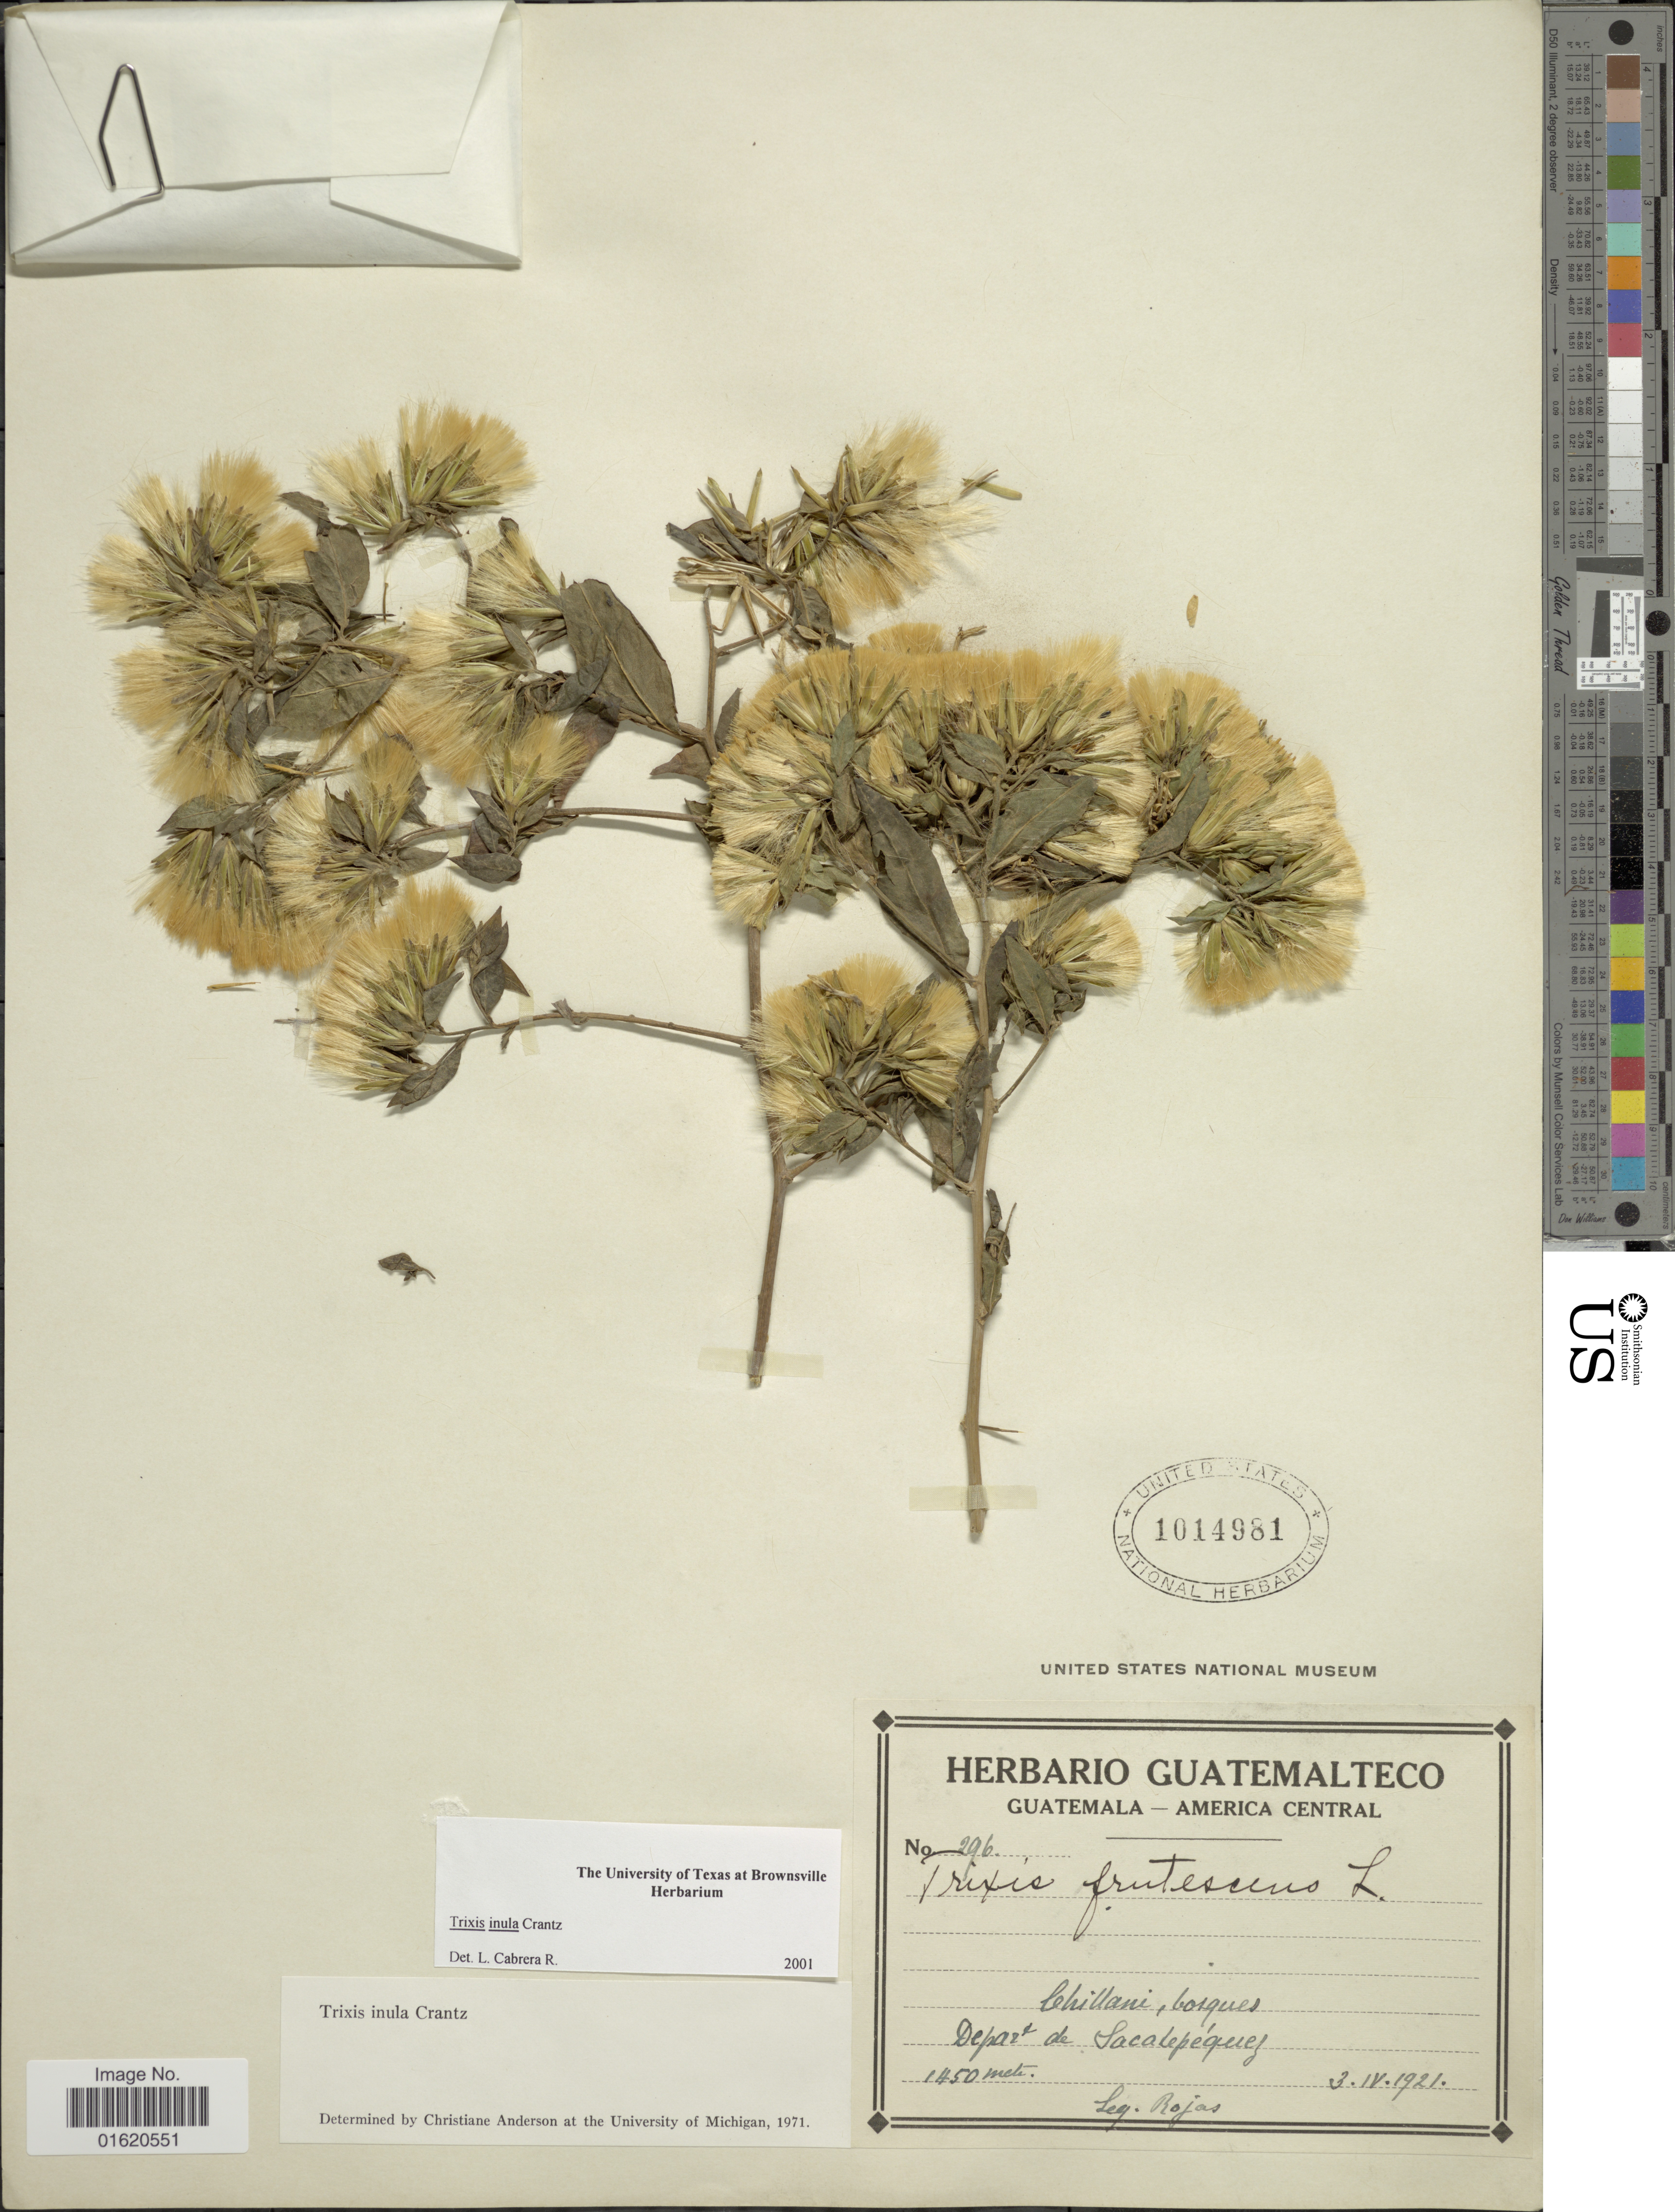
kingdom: Plantae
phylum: Tracheophyta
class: Magnoliopsida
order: Asterales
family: Asteraceae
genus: Trixis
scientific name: Trixis inula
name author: Crantz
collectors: Rojas, --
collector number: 296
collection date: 1921-04-03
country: Guatemala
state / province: Sacatepéquez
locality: Chillani, bosques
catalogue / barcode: US 1014981